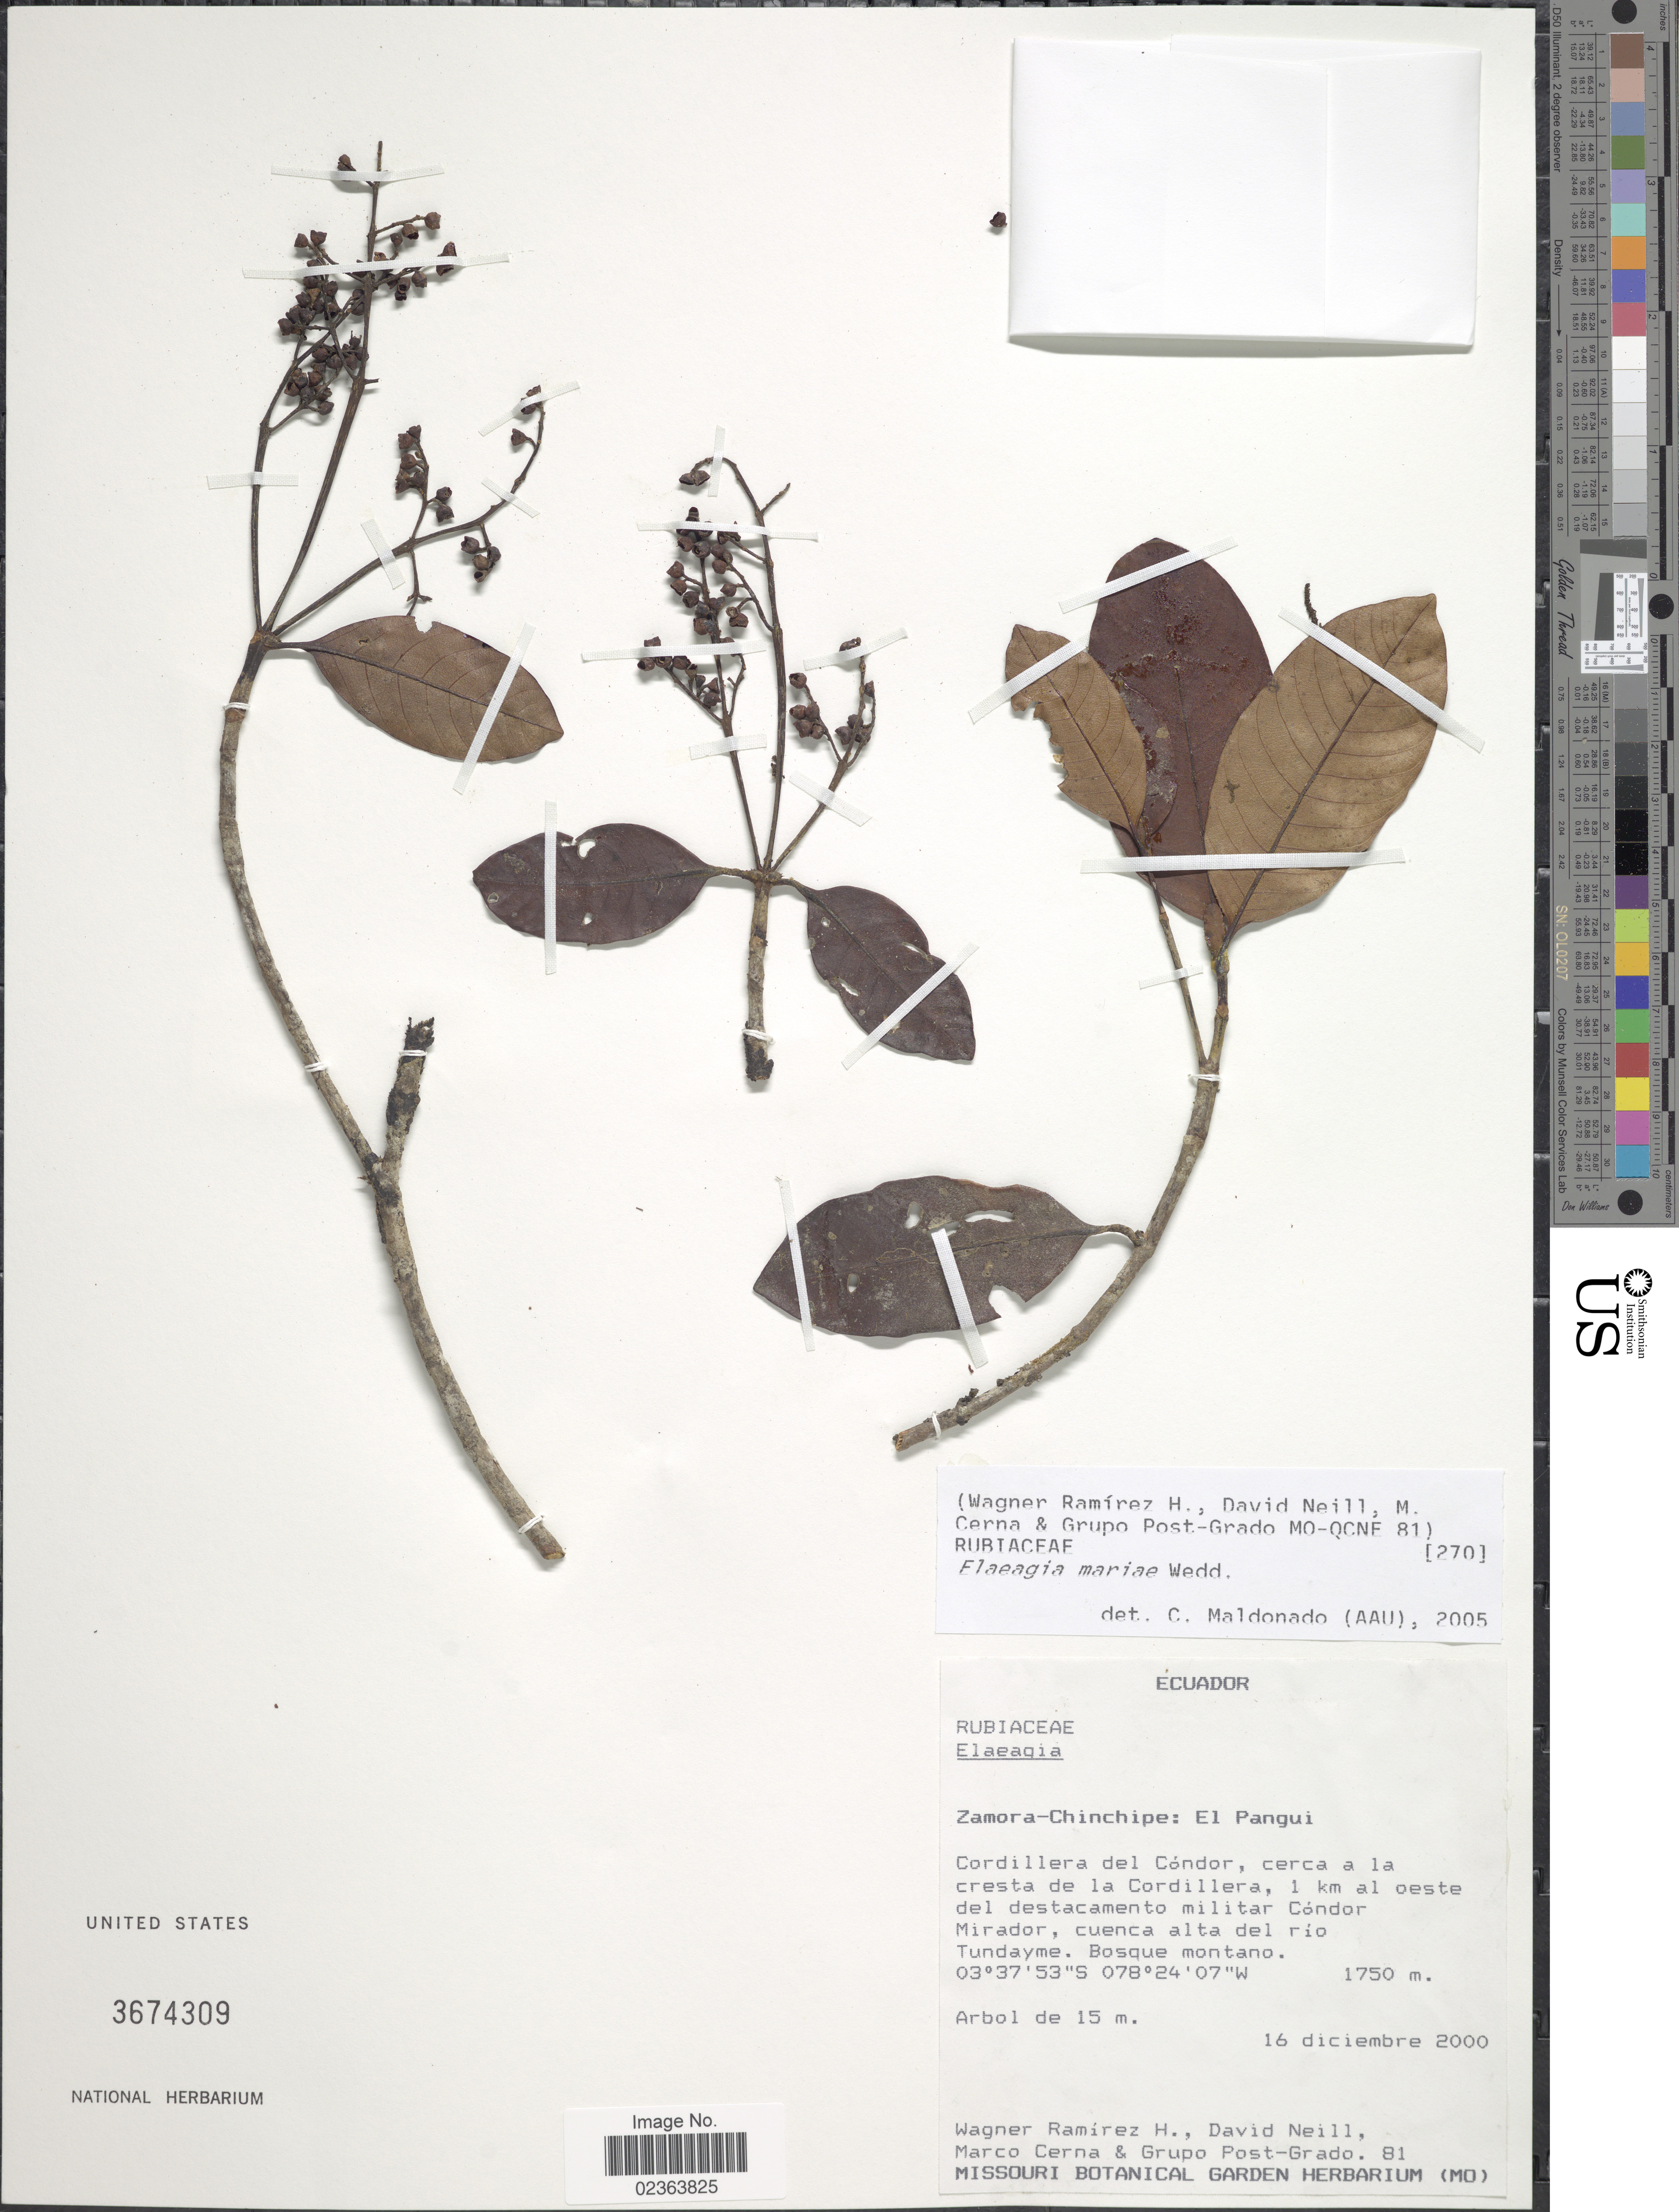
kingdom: Plantae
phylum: Tracheophyta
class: Magnoliopsida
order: Gentianales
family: Rubiaceae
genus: Elaeagia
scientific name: Elaeagia mariae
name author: Wedd.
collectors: W. Ramírez H., D. A. Neill, M. Cerna & Grupo Post Grad.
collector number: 81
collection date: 2000-12-16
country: Ecuador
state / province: Zamora-Chinchipe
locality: Zamora-Chinchipe: El Pangui, Cordillera del Condor, cerca a la cresta de la Cordillera, 1 km al oeste del destacamento militar Condor Mirador, cuenca alta del Rio Tundayme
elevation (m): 1750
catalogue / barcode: US 3674309